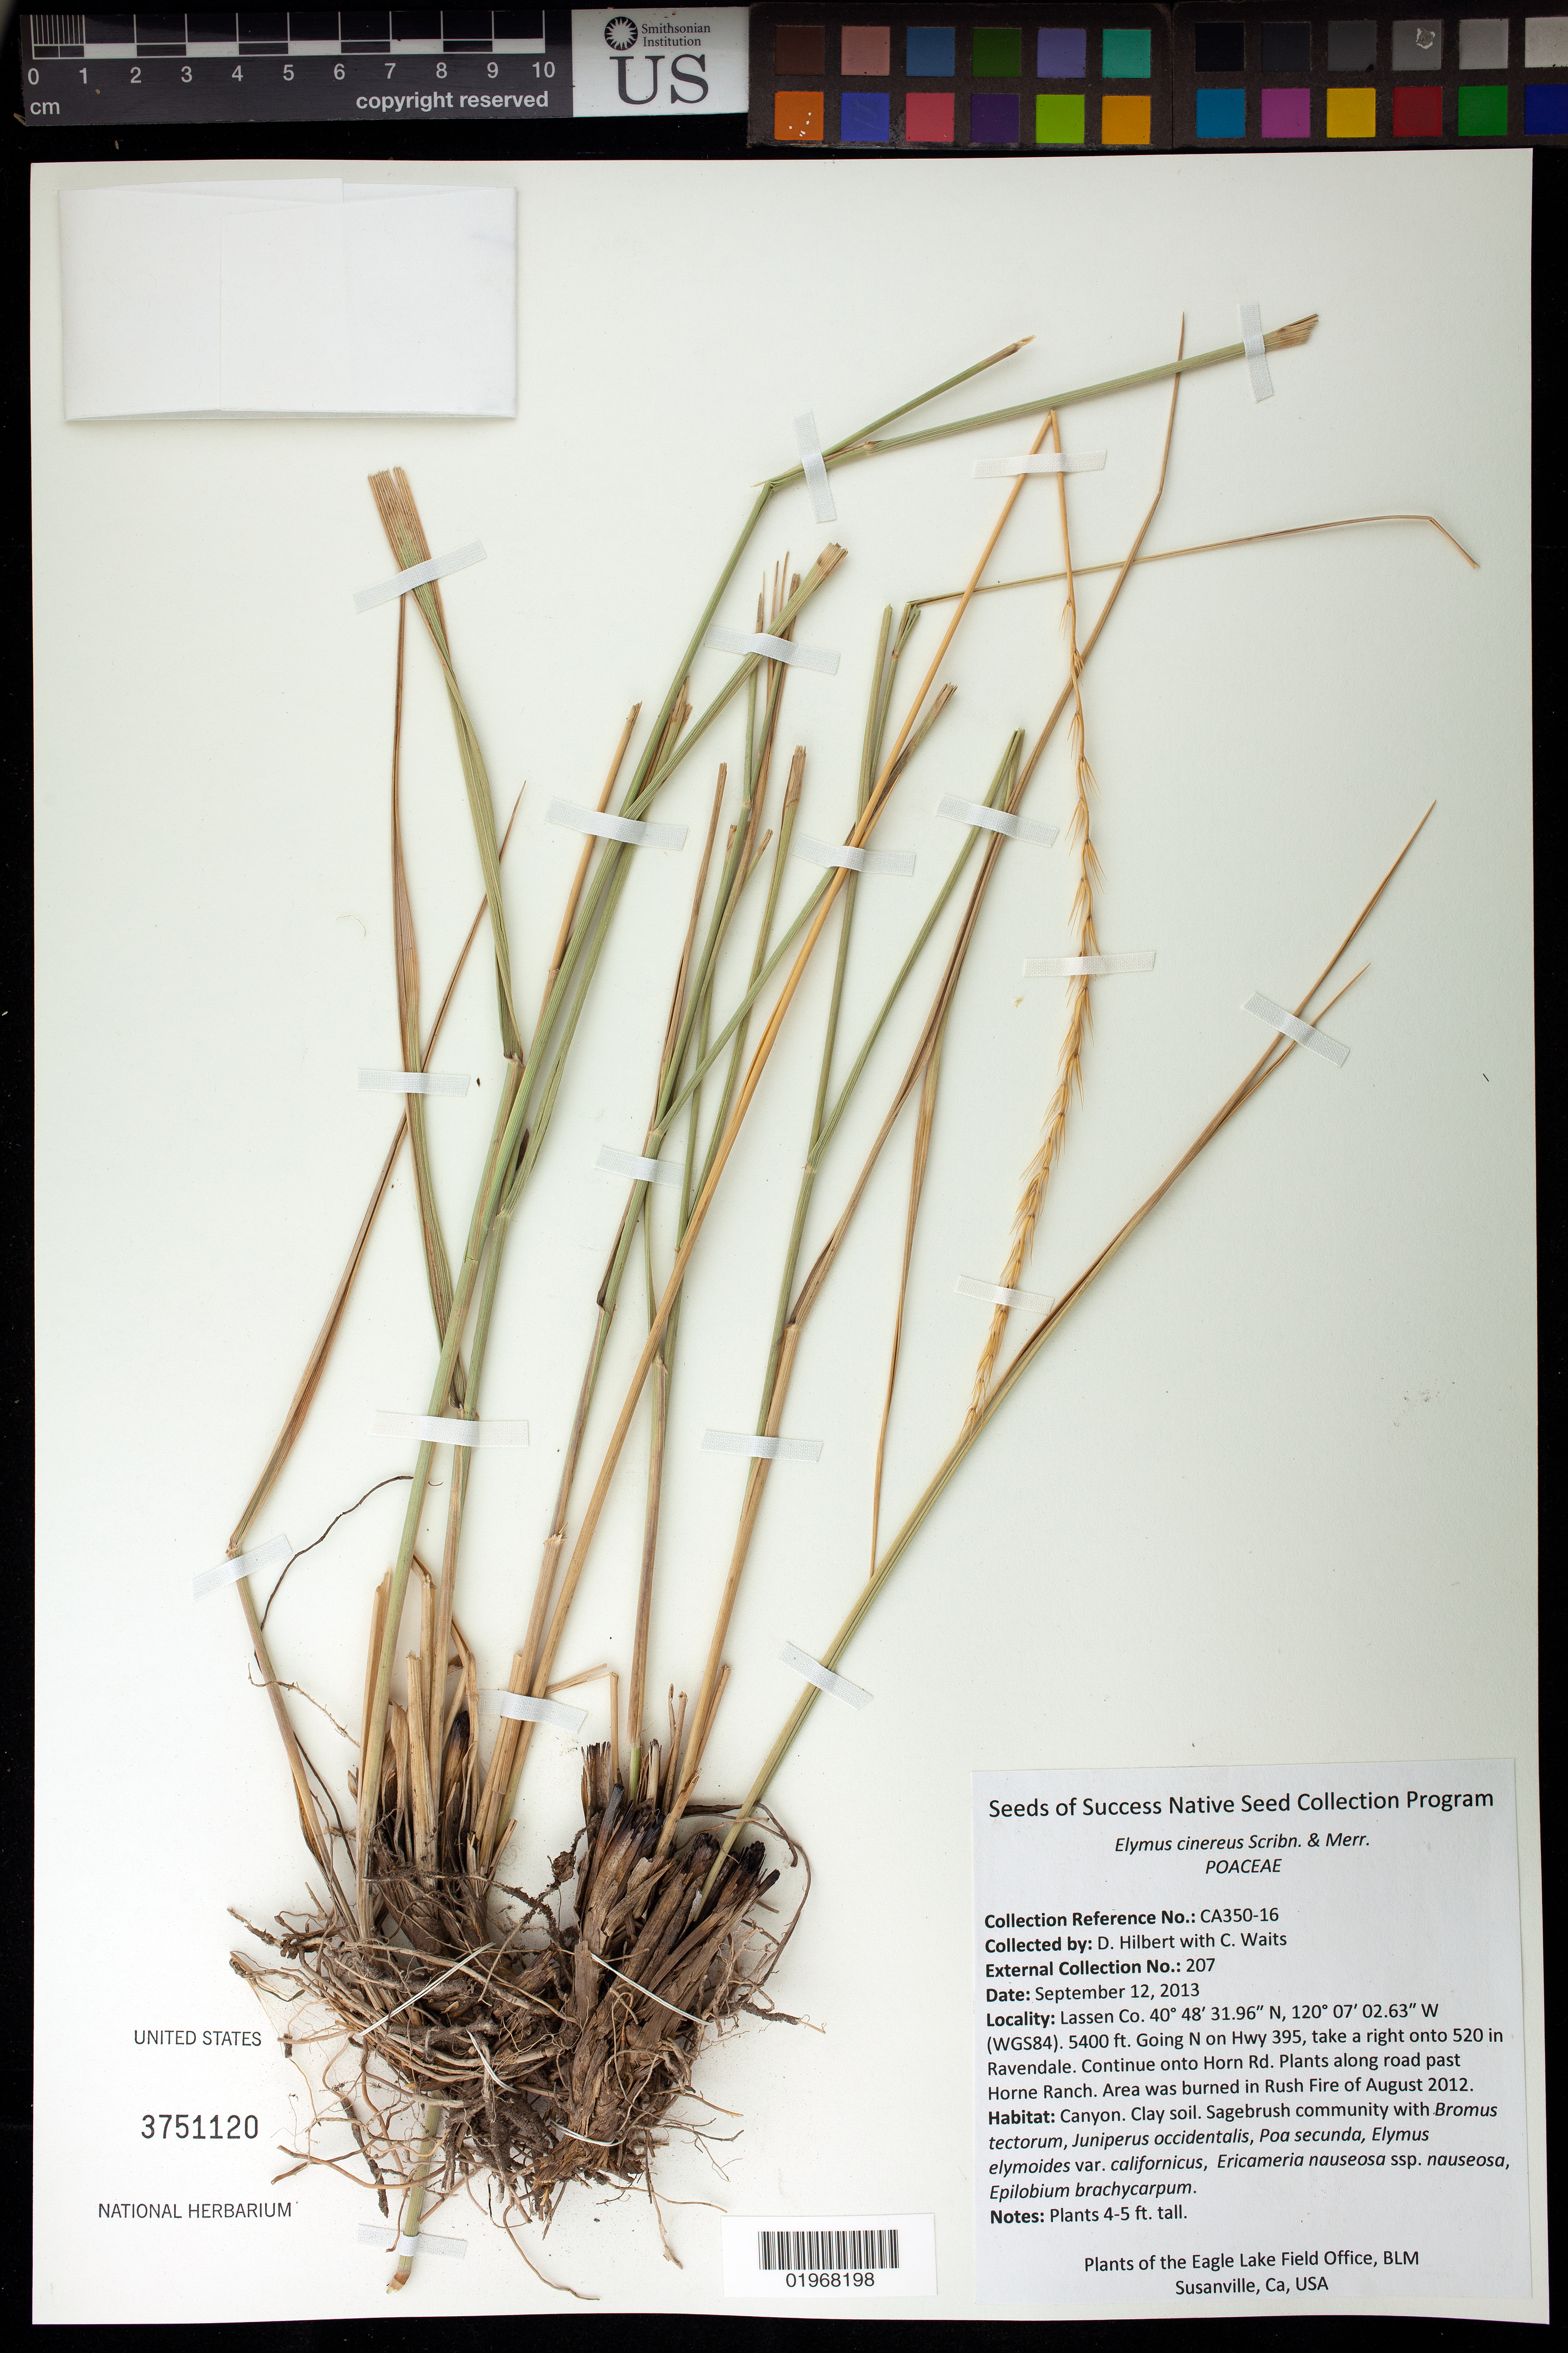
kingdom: Plantae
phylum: Tracheophyta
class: Liliopsida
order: Poales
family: Poaceae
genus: Elymus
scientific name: Elymus cinereus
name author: Scribn. & Merr.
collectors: D. Hilbert & C. Waits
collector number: CA350-16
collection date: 2013-09-12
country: United States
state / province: California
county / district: Lassen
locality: Ravendale, past Horne Ranch. Area burned in Rush Fire of August 2012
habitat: Canyon. Clay soil. Sagebrush community with Bromus tectorun, Juniperus occidentalis, Poa secunda, ect.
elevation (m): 1646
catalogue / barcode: US 3751120